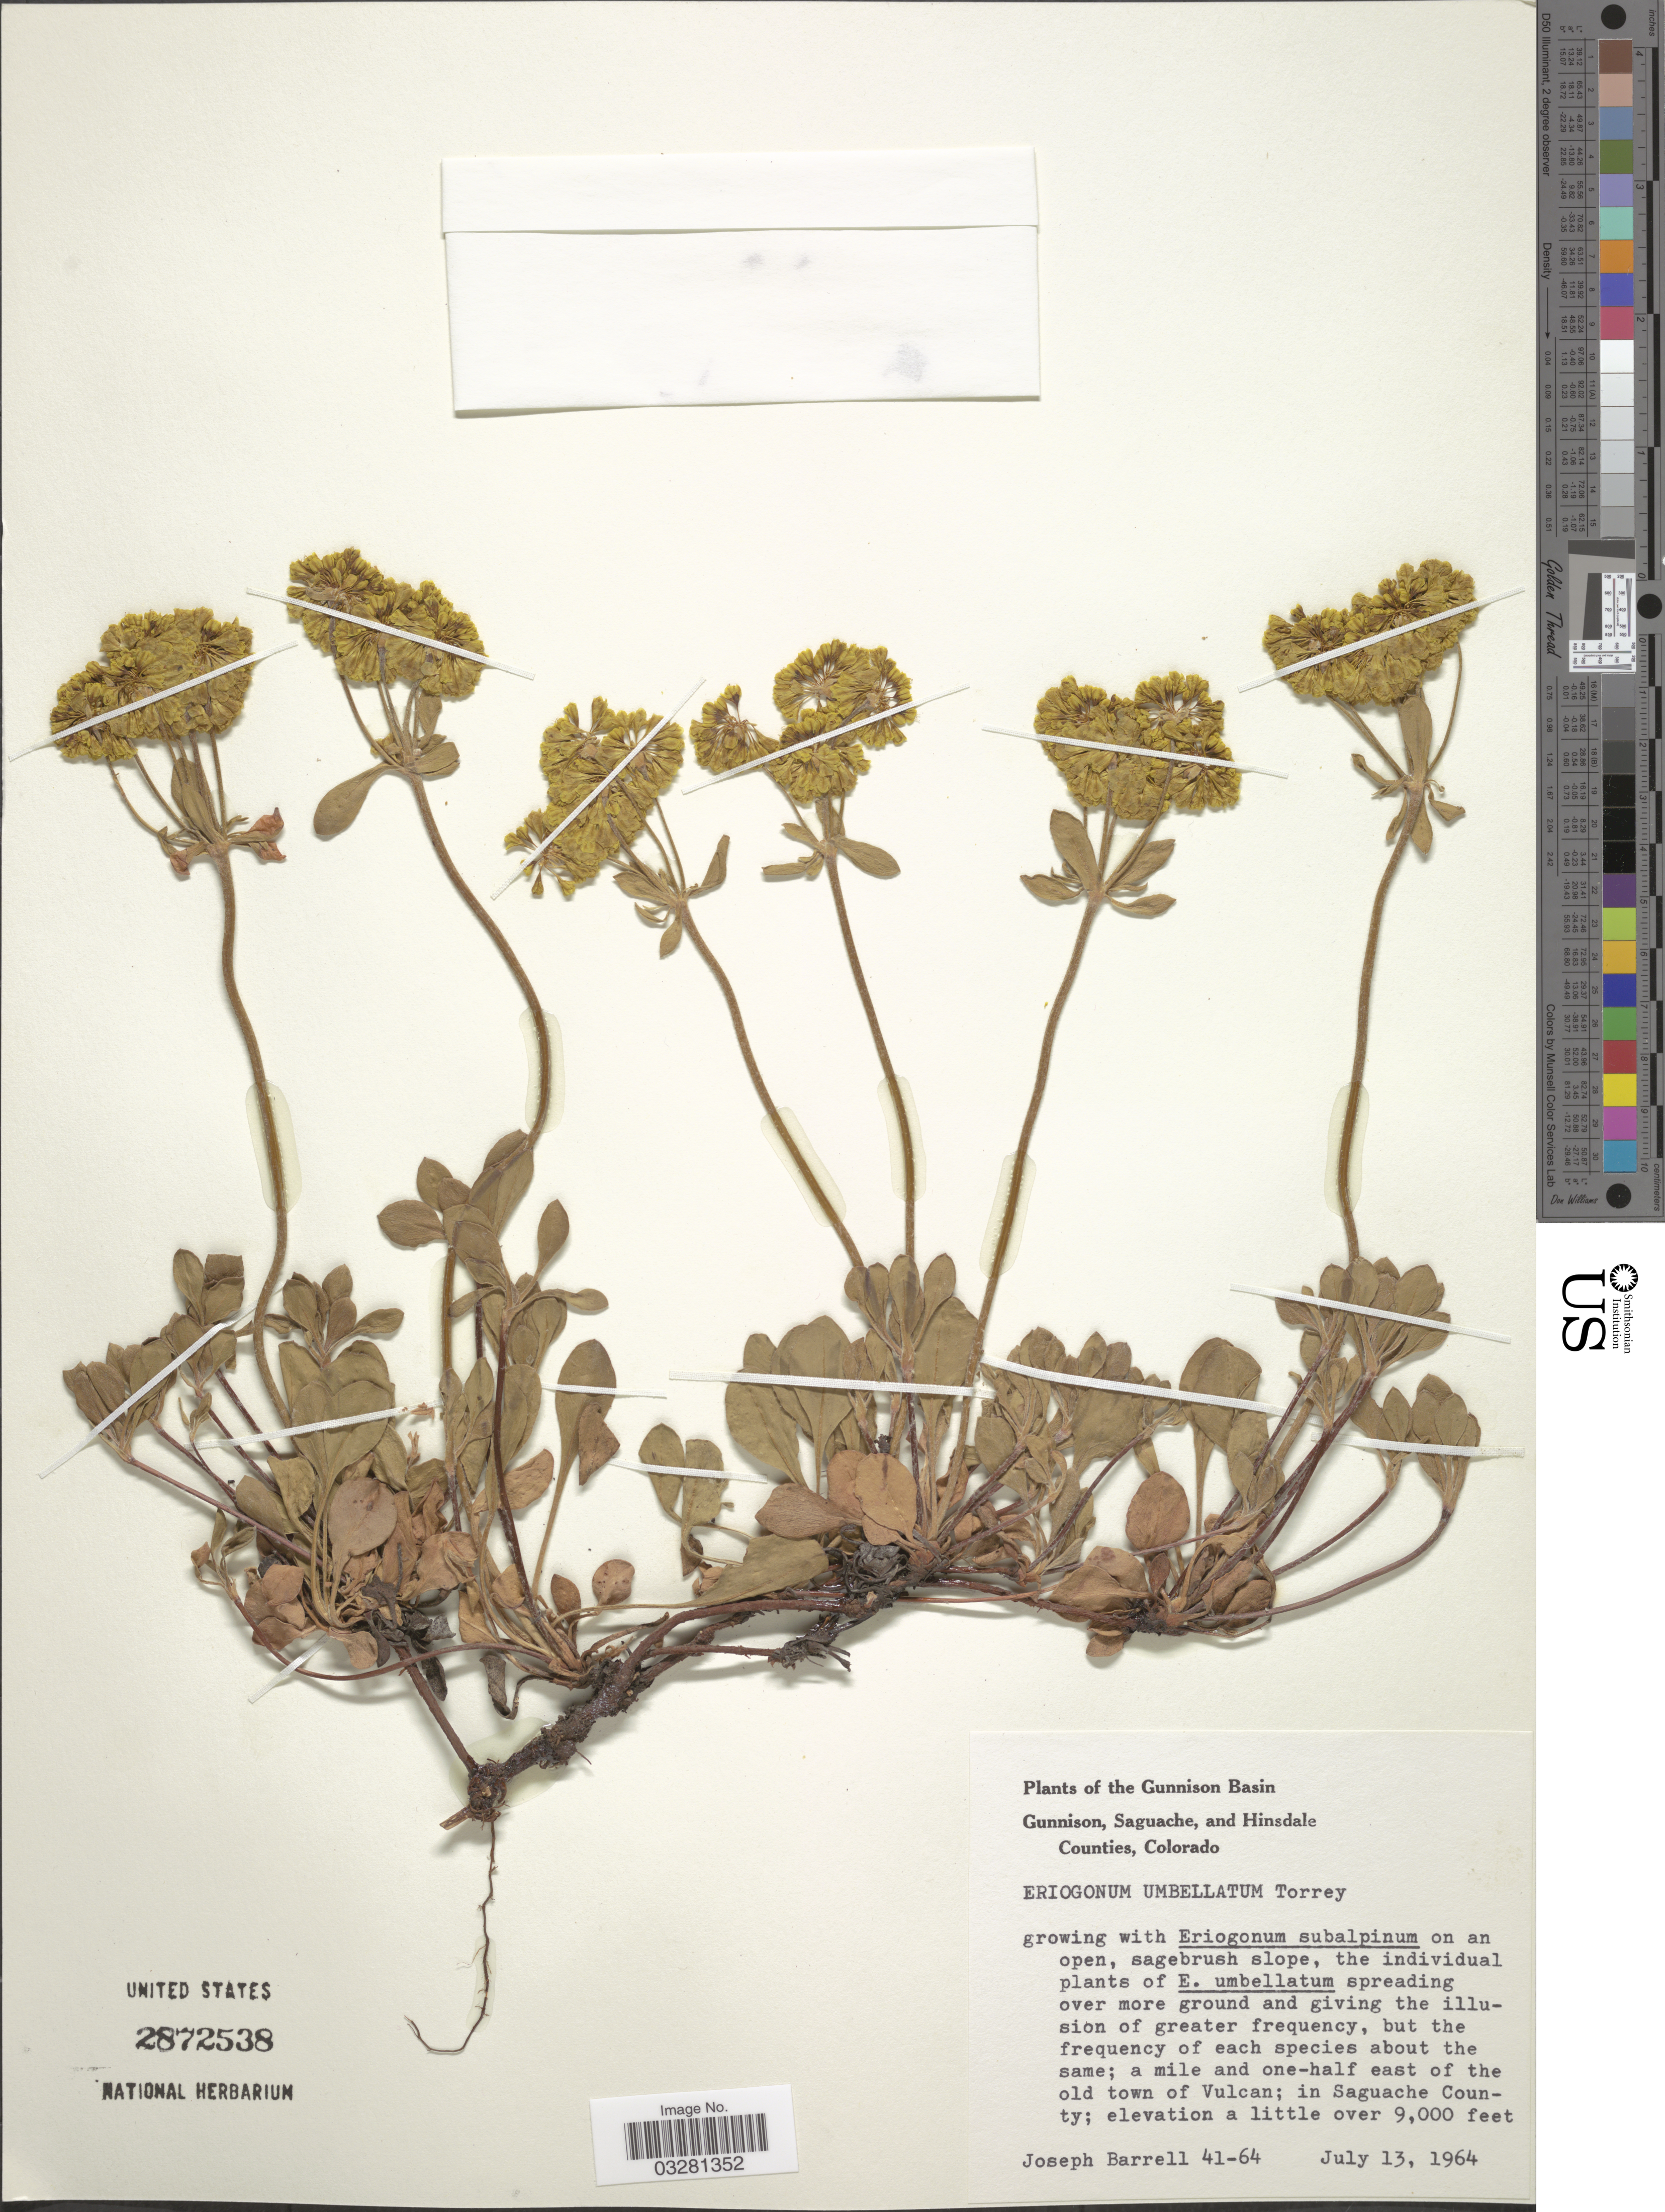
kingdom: Plantae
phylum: Tracheophyta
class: Magnoliopsida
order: Caryophyllales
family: Polygonaceae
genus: Eriogonum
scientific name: Eriogonum umbellatum var. umbellatum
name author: Torr.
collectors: J. Barrell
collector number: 41-64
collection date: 1964-07-13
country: United States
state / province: Colorado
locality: The Gunnison Basin. A mile and one-half east of the old town of Vulcan; in Saguache County.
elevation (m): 2743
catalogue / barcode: US 2872538